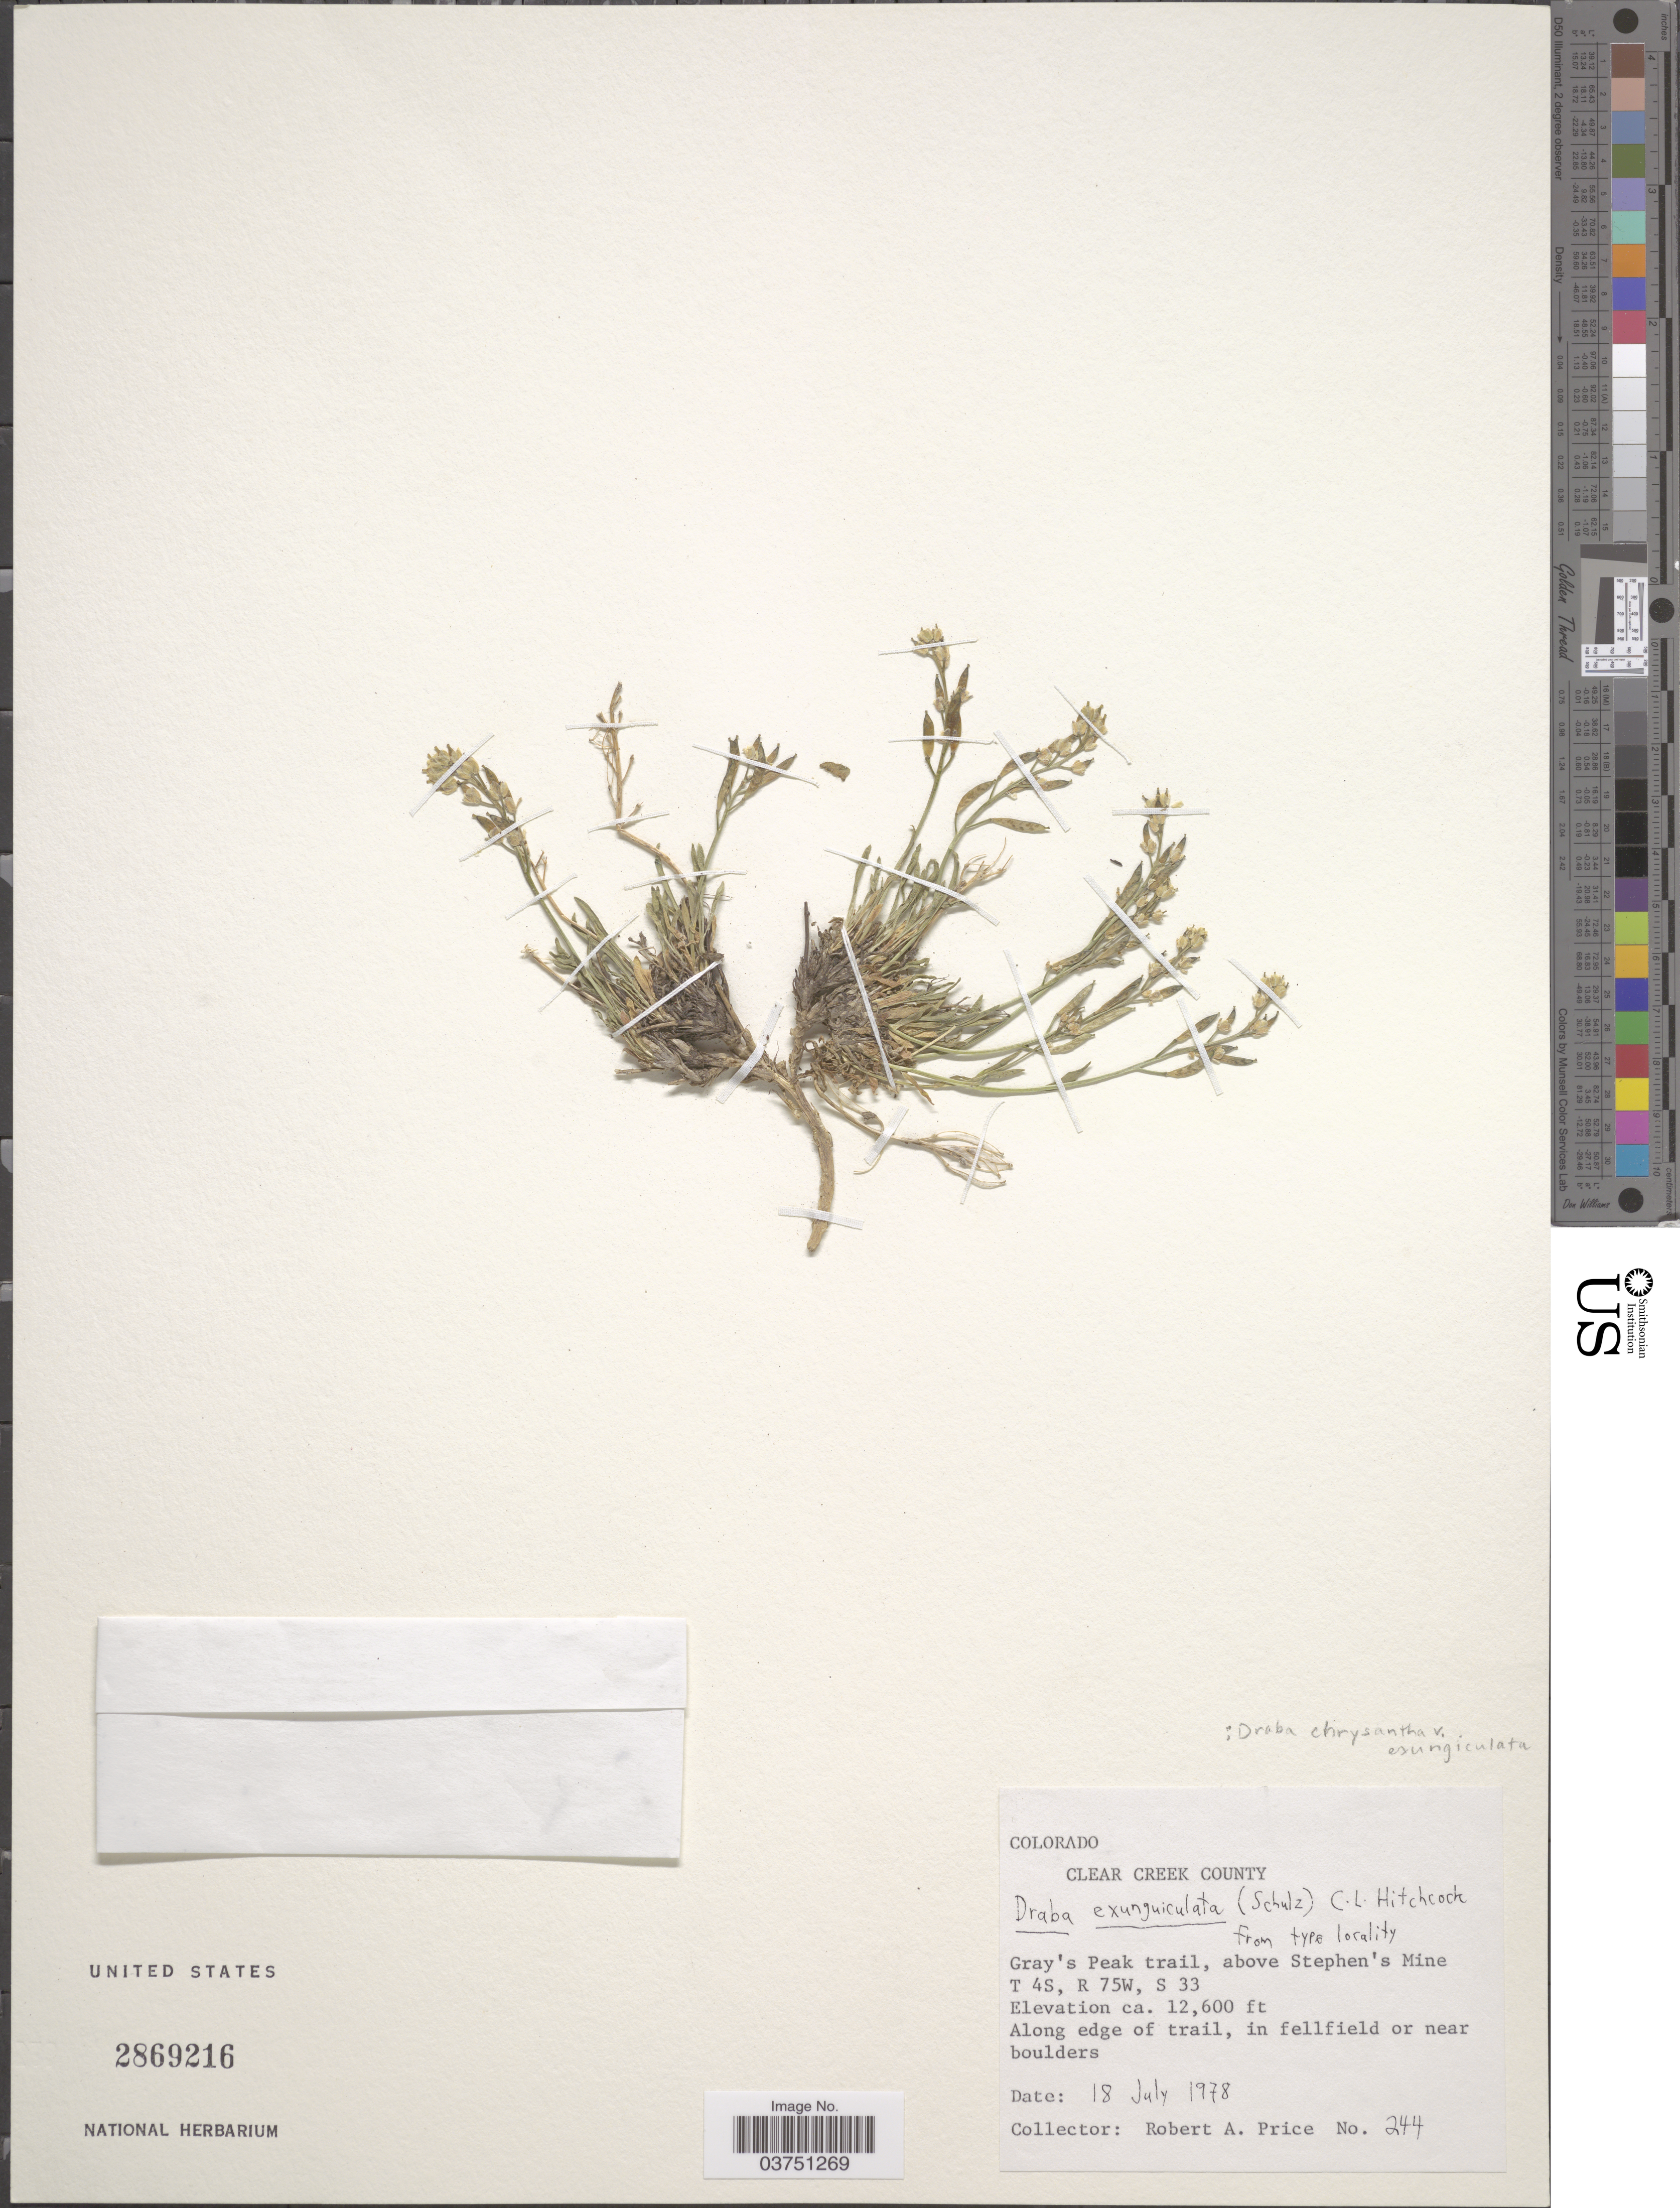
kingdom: Plantae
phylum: Tracheophyta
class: Magnoliopsida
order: Brassicales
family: Brassicaceae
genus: Draba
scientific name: Draba exunguiculata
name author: (O.E. Schulz) C.L. Hitchc.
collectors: R. A. Price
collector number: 244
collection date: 1978-07-18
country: United States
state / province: Colorado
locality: Clear Creek County; Gray's Peak trail, above Stephen's Mine T 4S, R 75W, S33.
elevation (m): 3840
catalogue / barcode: US 2869216